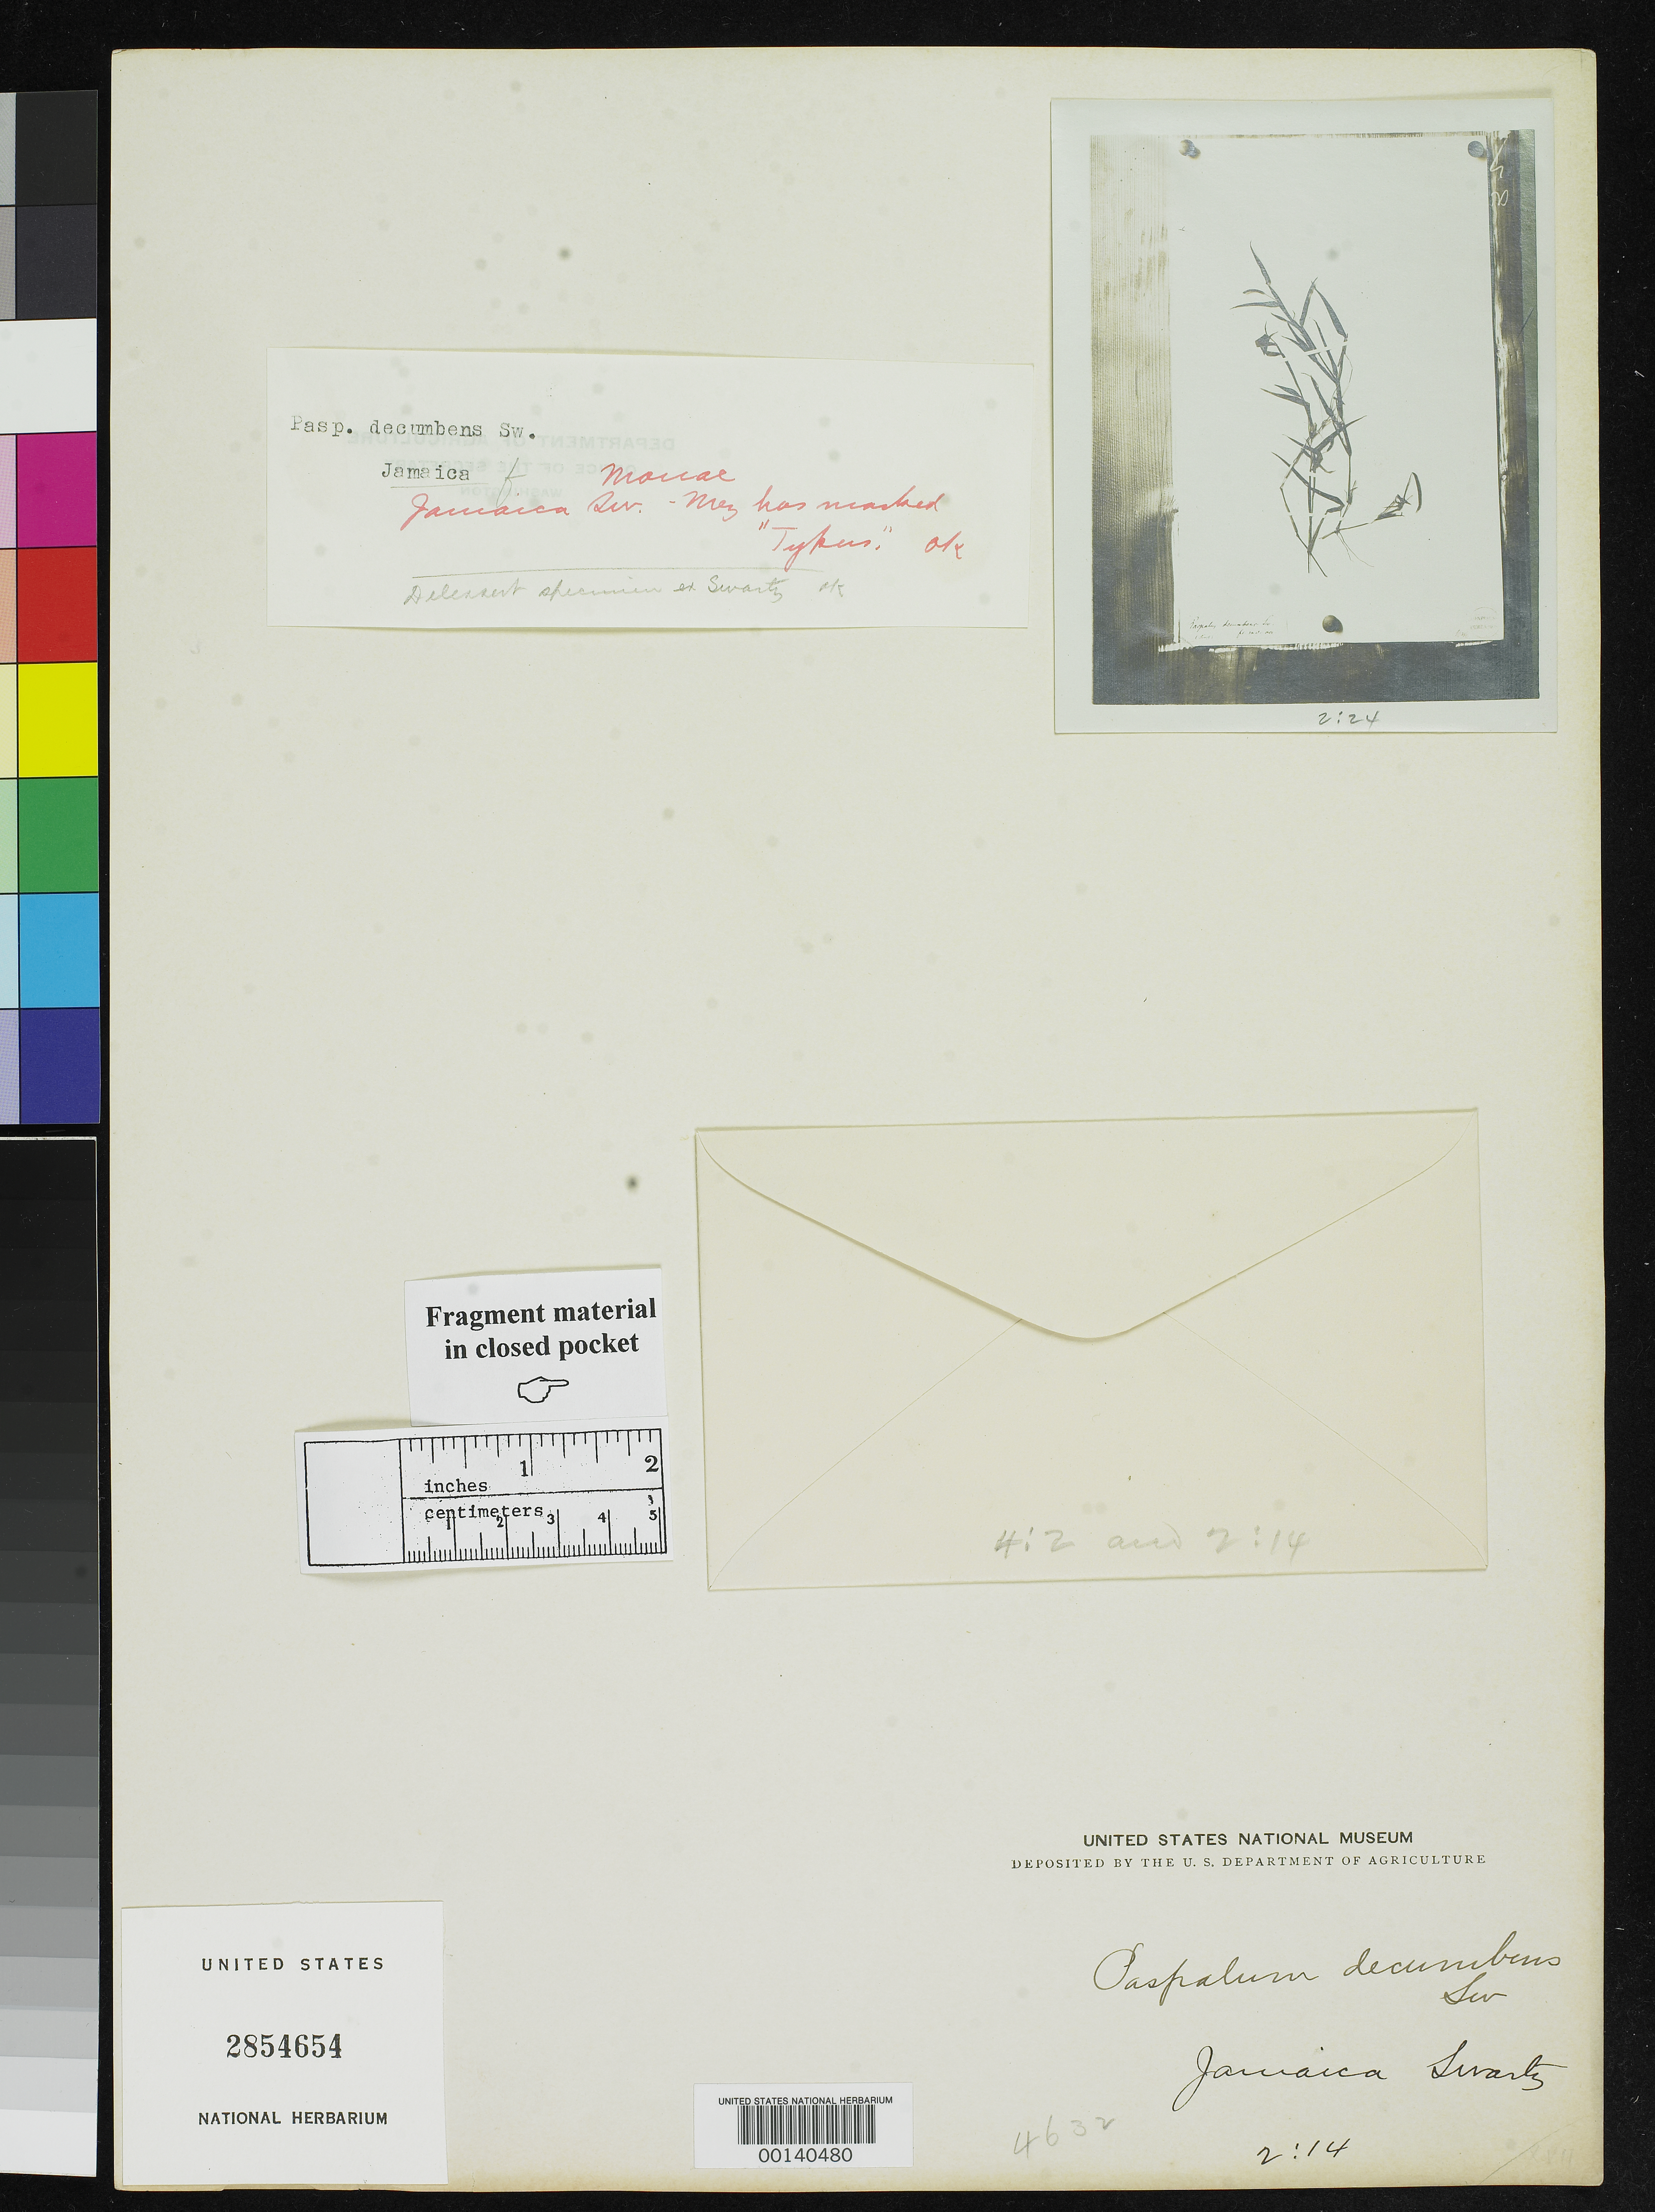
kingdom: Plantae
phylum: Tracheophyta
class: Liliopsida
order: Poales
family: Poaceae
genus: Paspalum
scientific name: Paspalum decumbens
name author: Sw.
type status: Type Fragment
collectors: O. P. Swartz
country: Jamaica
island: Greater Antilles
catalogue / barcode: US 2854654